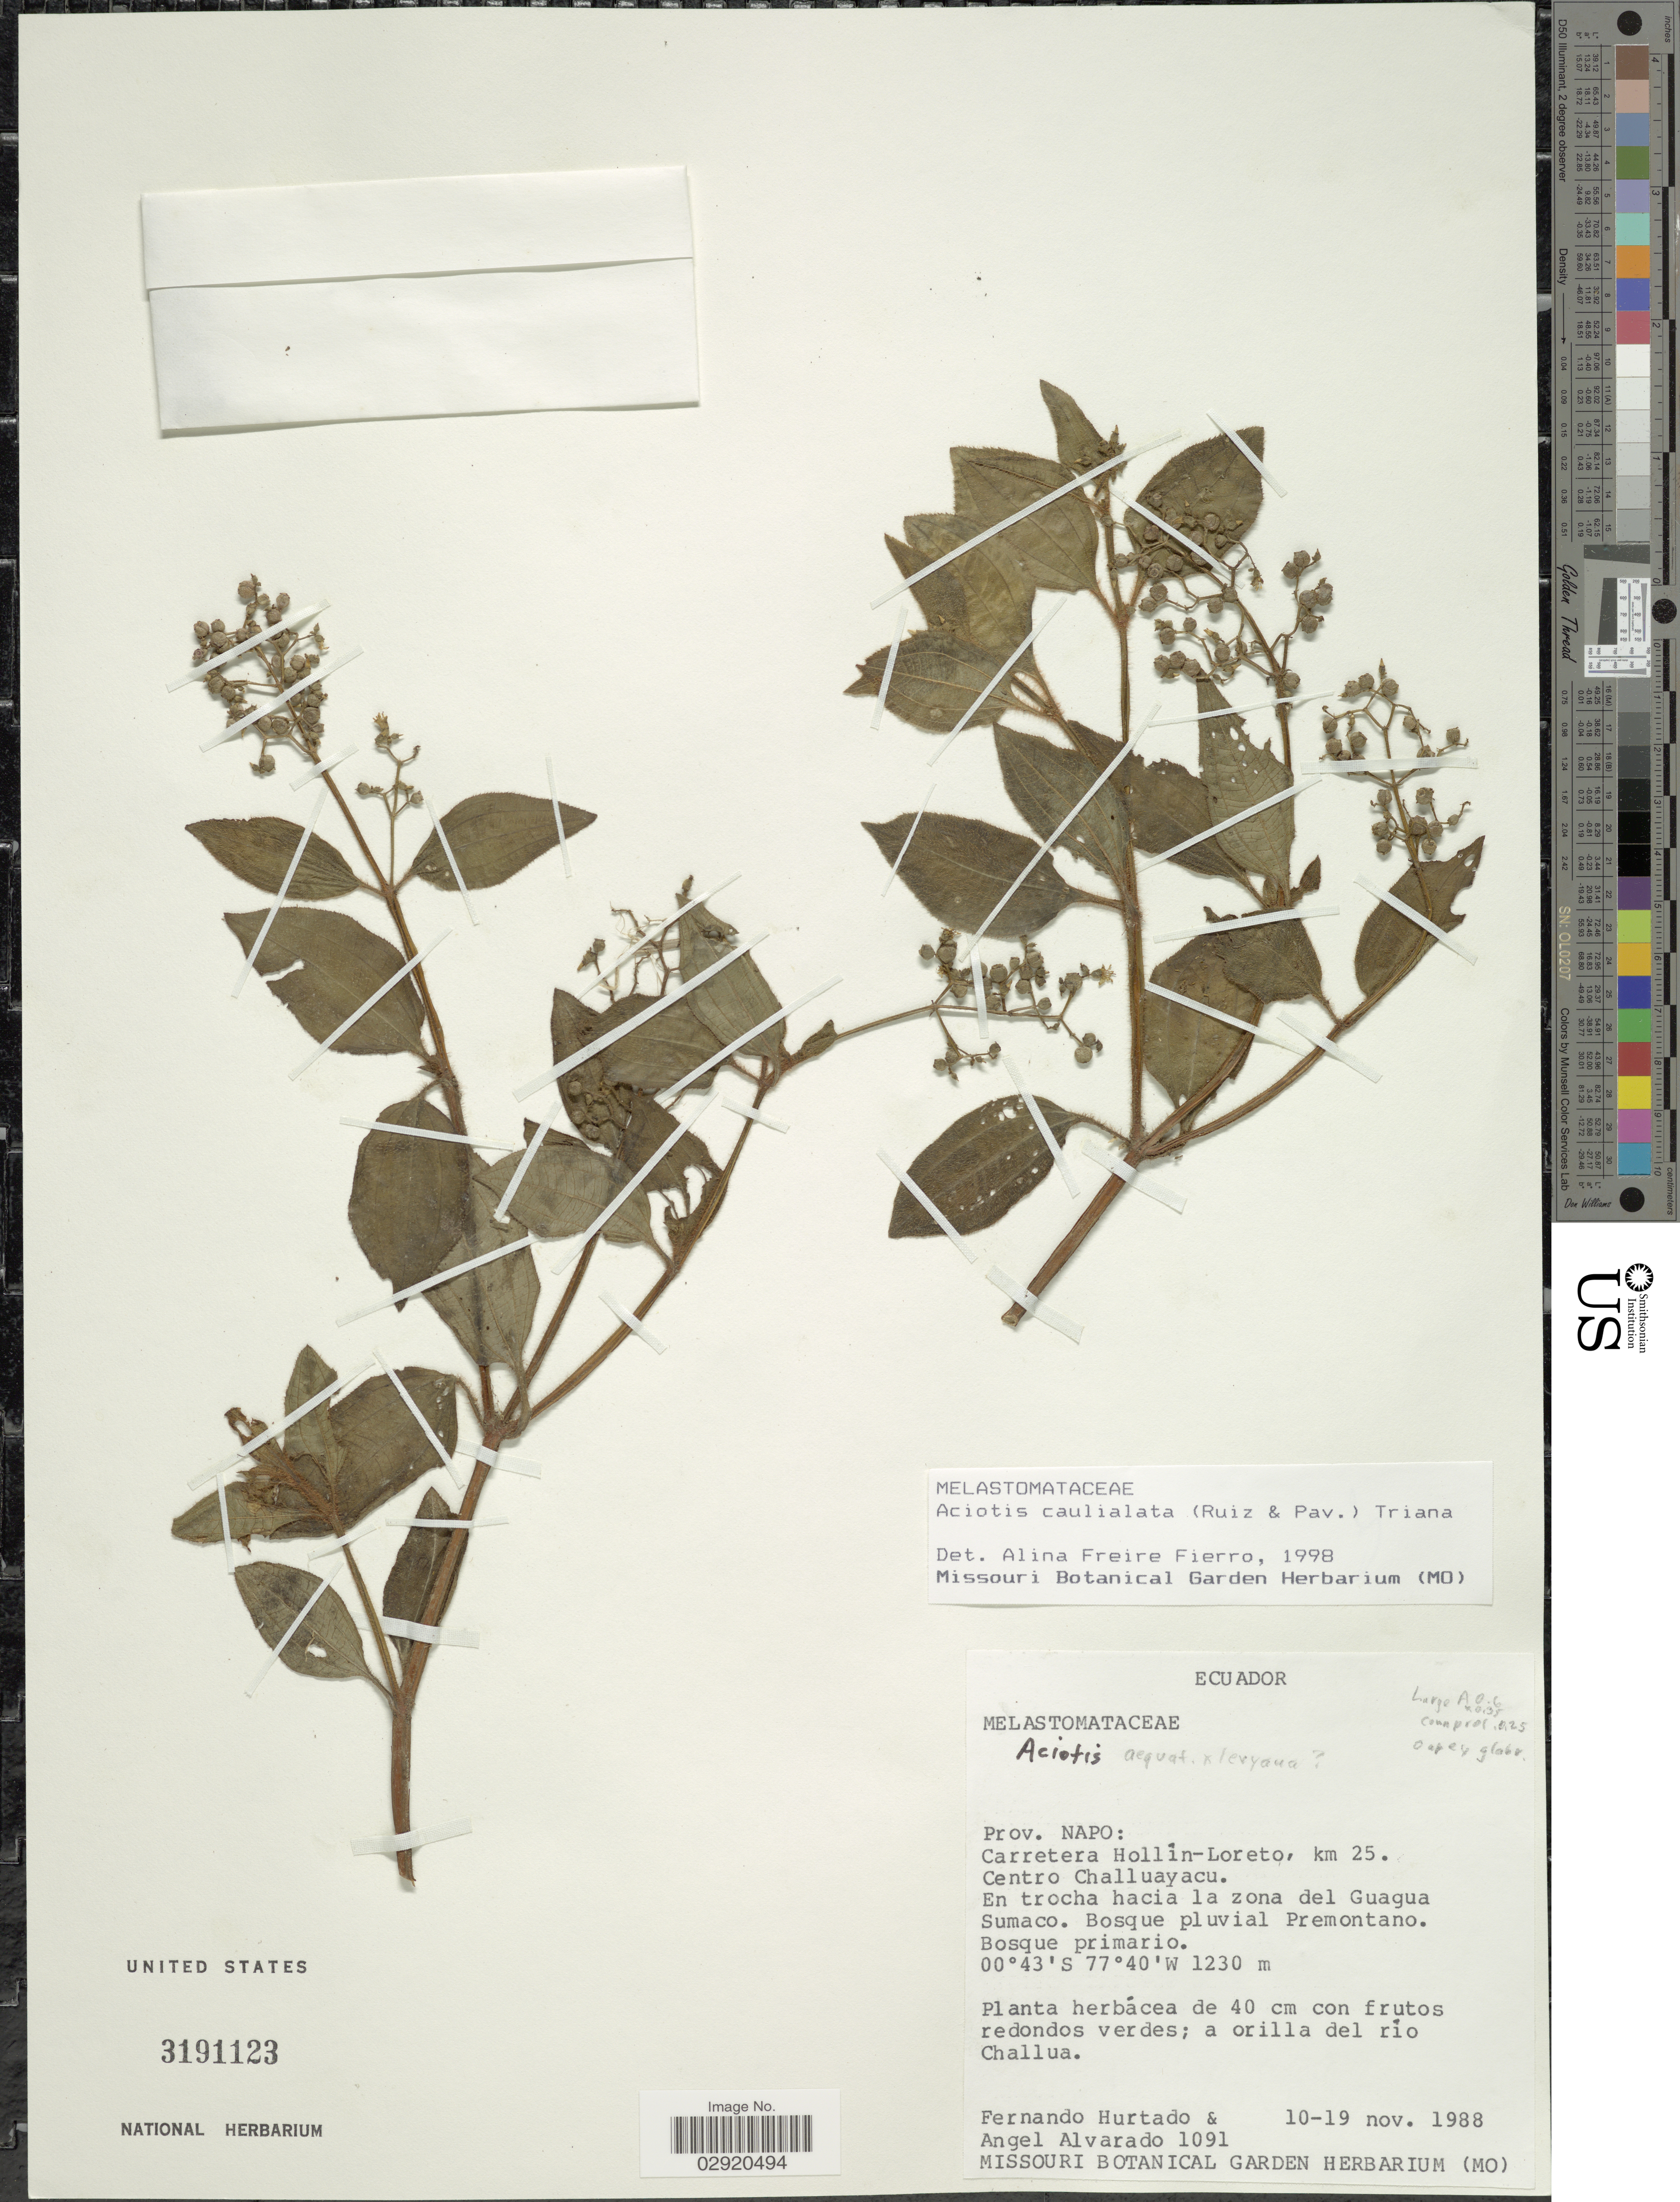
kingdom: Plantae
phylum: Tracheophyta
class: Magnoliopsida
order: Myrtales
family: Melastomataceae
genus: Aciotis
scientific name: Aciotis rubricaulis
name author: (Mart. ex DC.) Triana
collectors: F. Hurtado & A. Alvarado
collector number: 1091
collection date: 1988-11-10/1988-11-19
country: Ecuador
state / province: Napo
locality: Carretera Hollín-Loreto, km 25. Cenrtro Challuayacu. En trocha hacia la zona del Guagua Sumaco.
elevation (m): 1230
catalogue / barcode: US 3191123